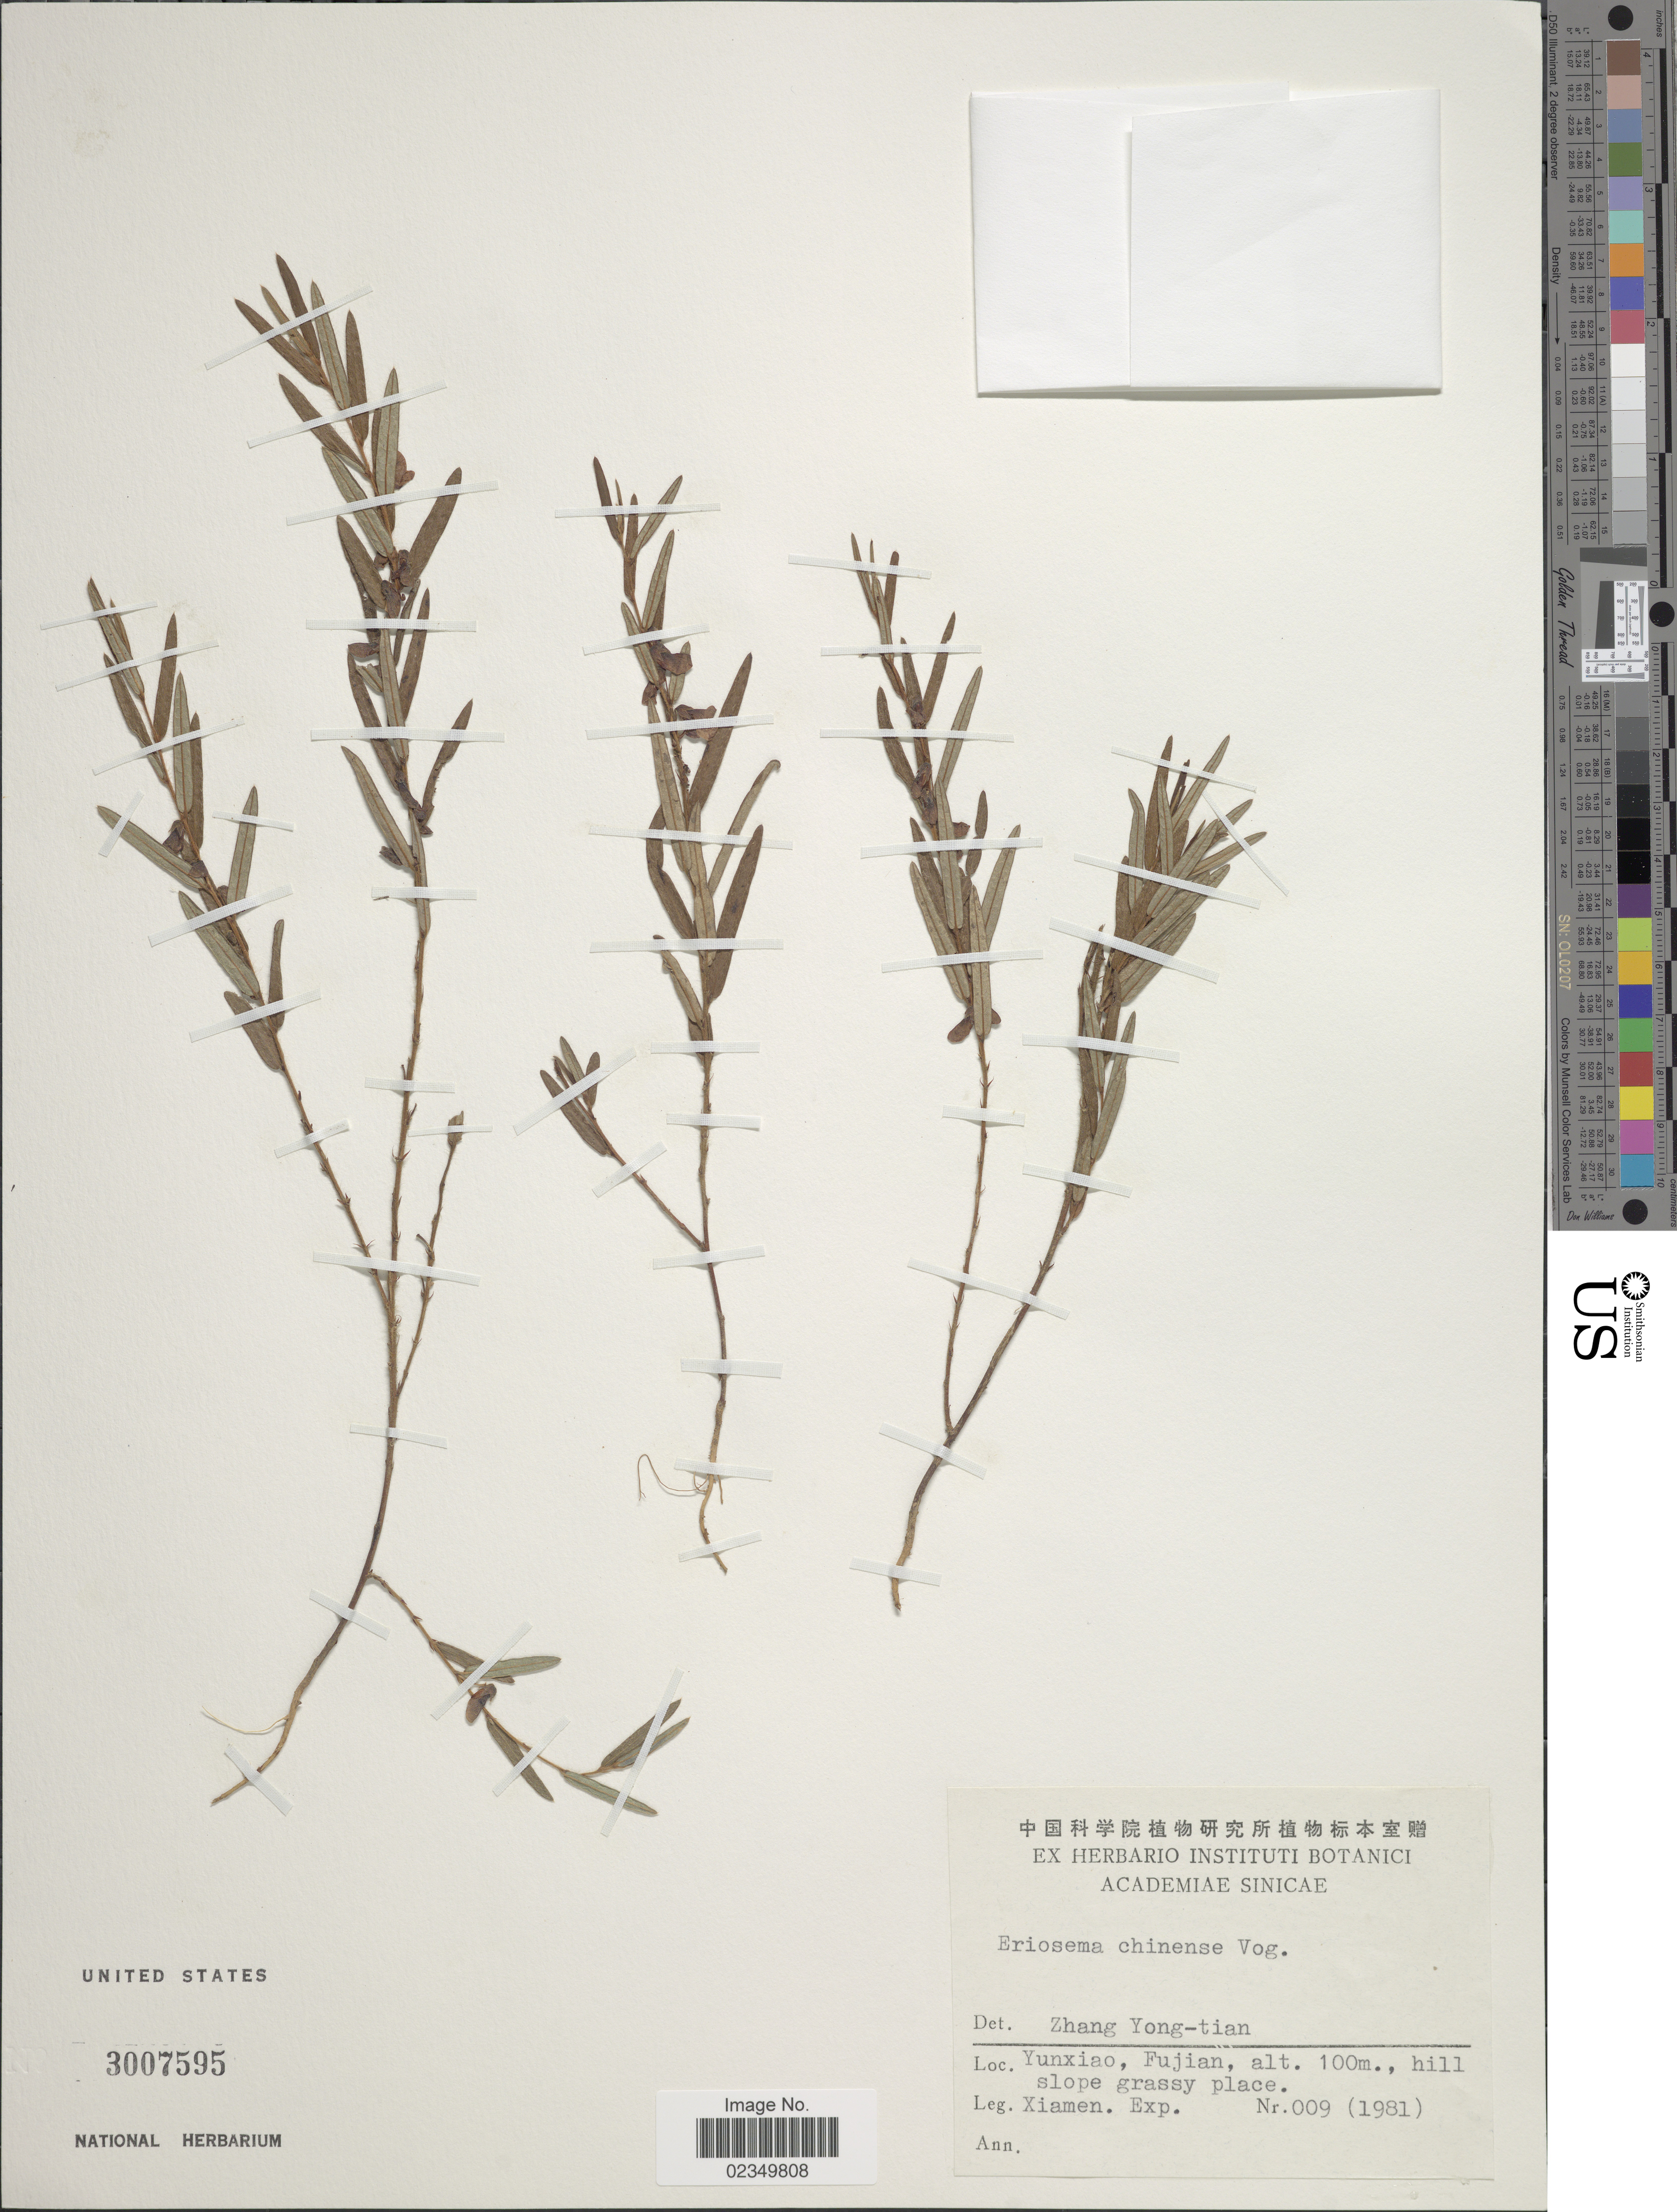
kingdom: Plantae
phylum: Tracheophyta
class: Magnoliopsida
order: Fabales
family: Fabaceae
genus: Eriosema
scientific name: Eriosema chinense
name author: Vogel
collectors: Xiamen Expedition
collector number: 009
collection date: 1981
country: China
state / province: Fujian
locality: Yunxiao, Fujian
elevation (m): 100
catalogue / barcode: US 3007595